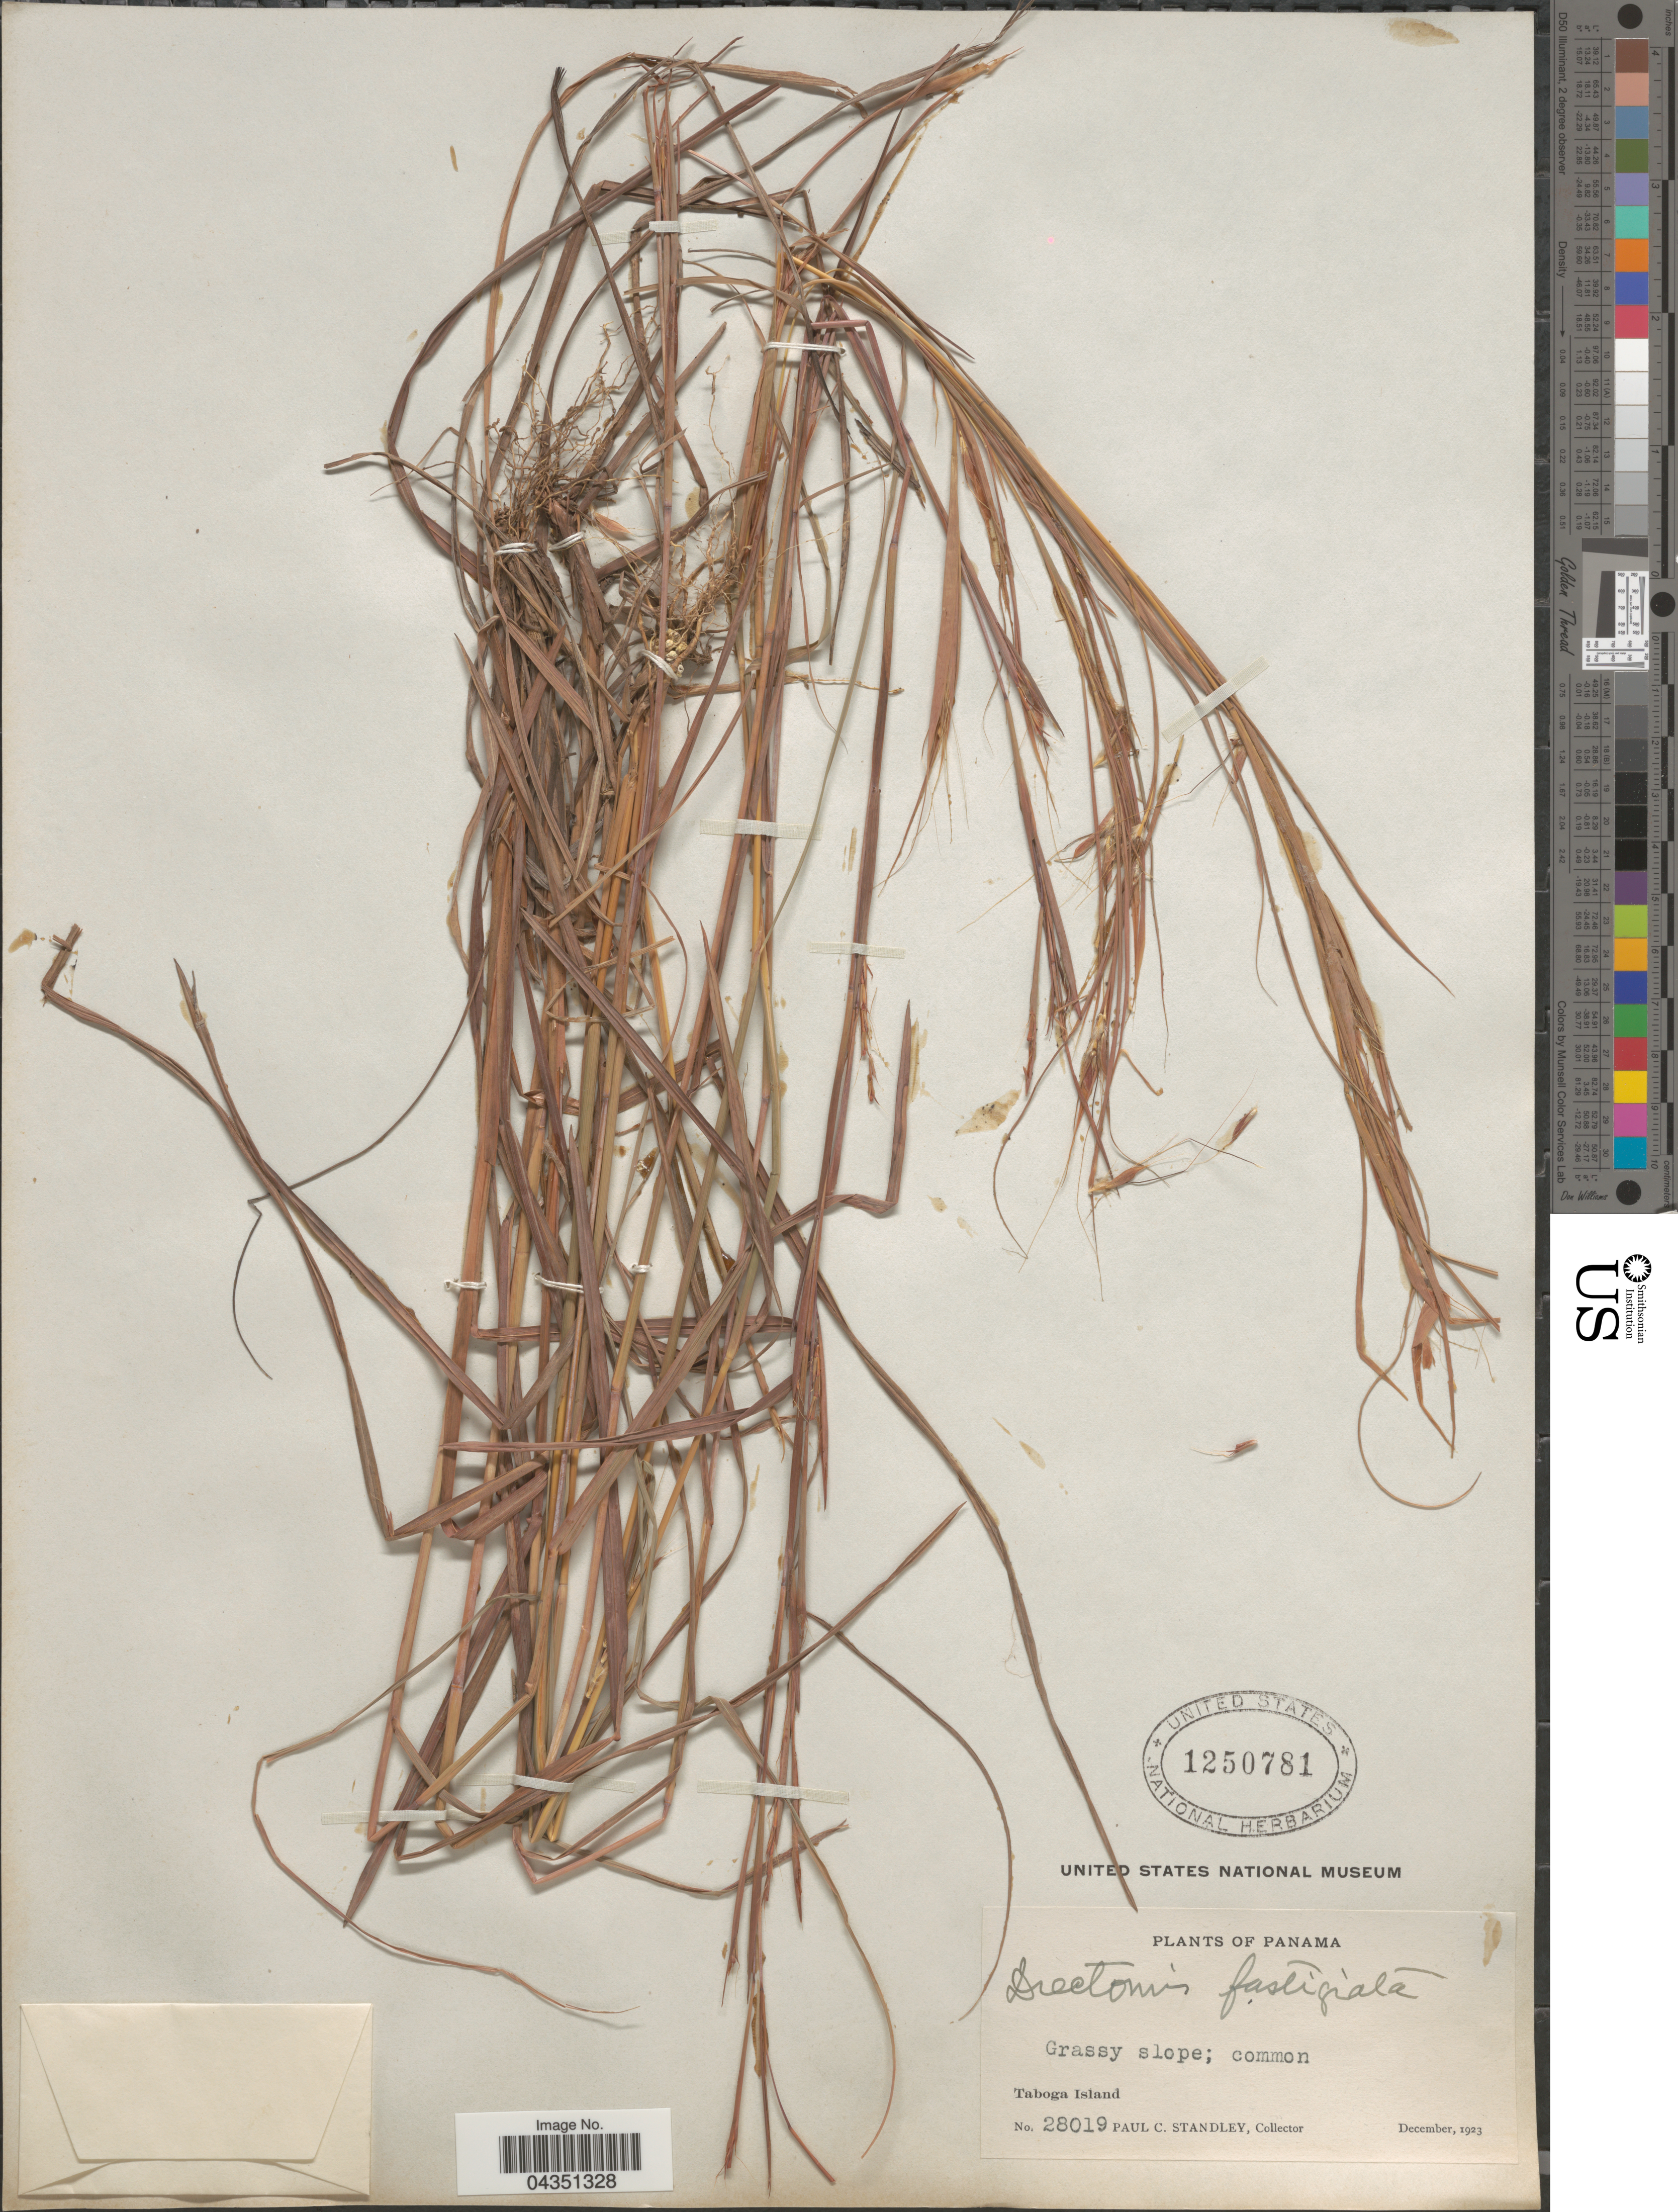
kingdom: Plantae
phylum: Tracheophyta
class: Liliopsida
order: Poales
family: Poaceae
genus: Diectomis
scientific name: Diectomis fastigiata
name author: (Sw.) P. Beauv.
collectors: P. C. Standley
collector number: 28019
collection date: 1923-12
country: Panama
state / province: Panamá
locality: Taboga Island.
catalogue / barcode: US 1250781